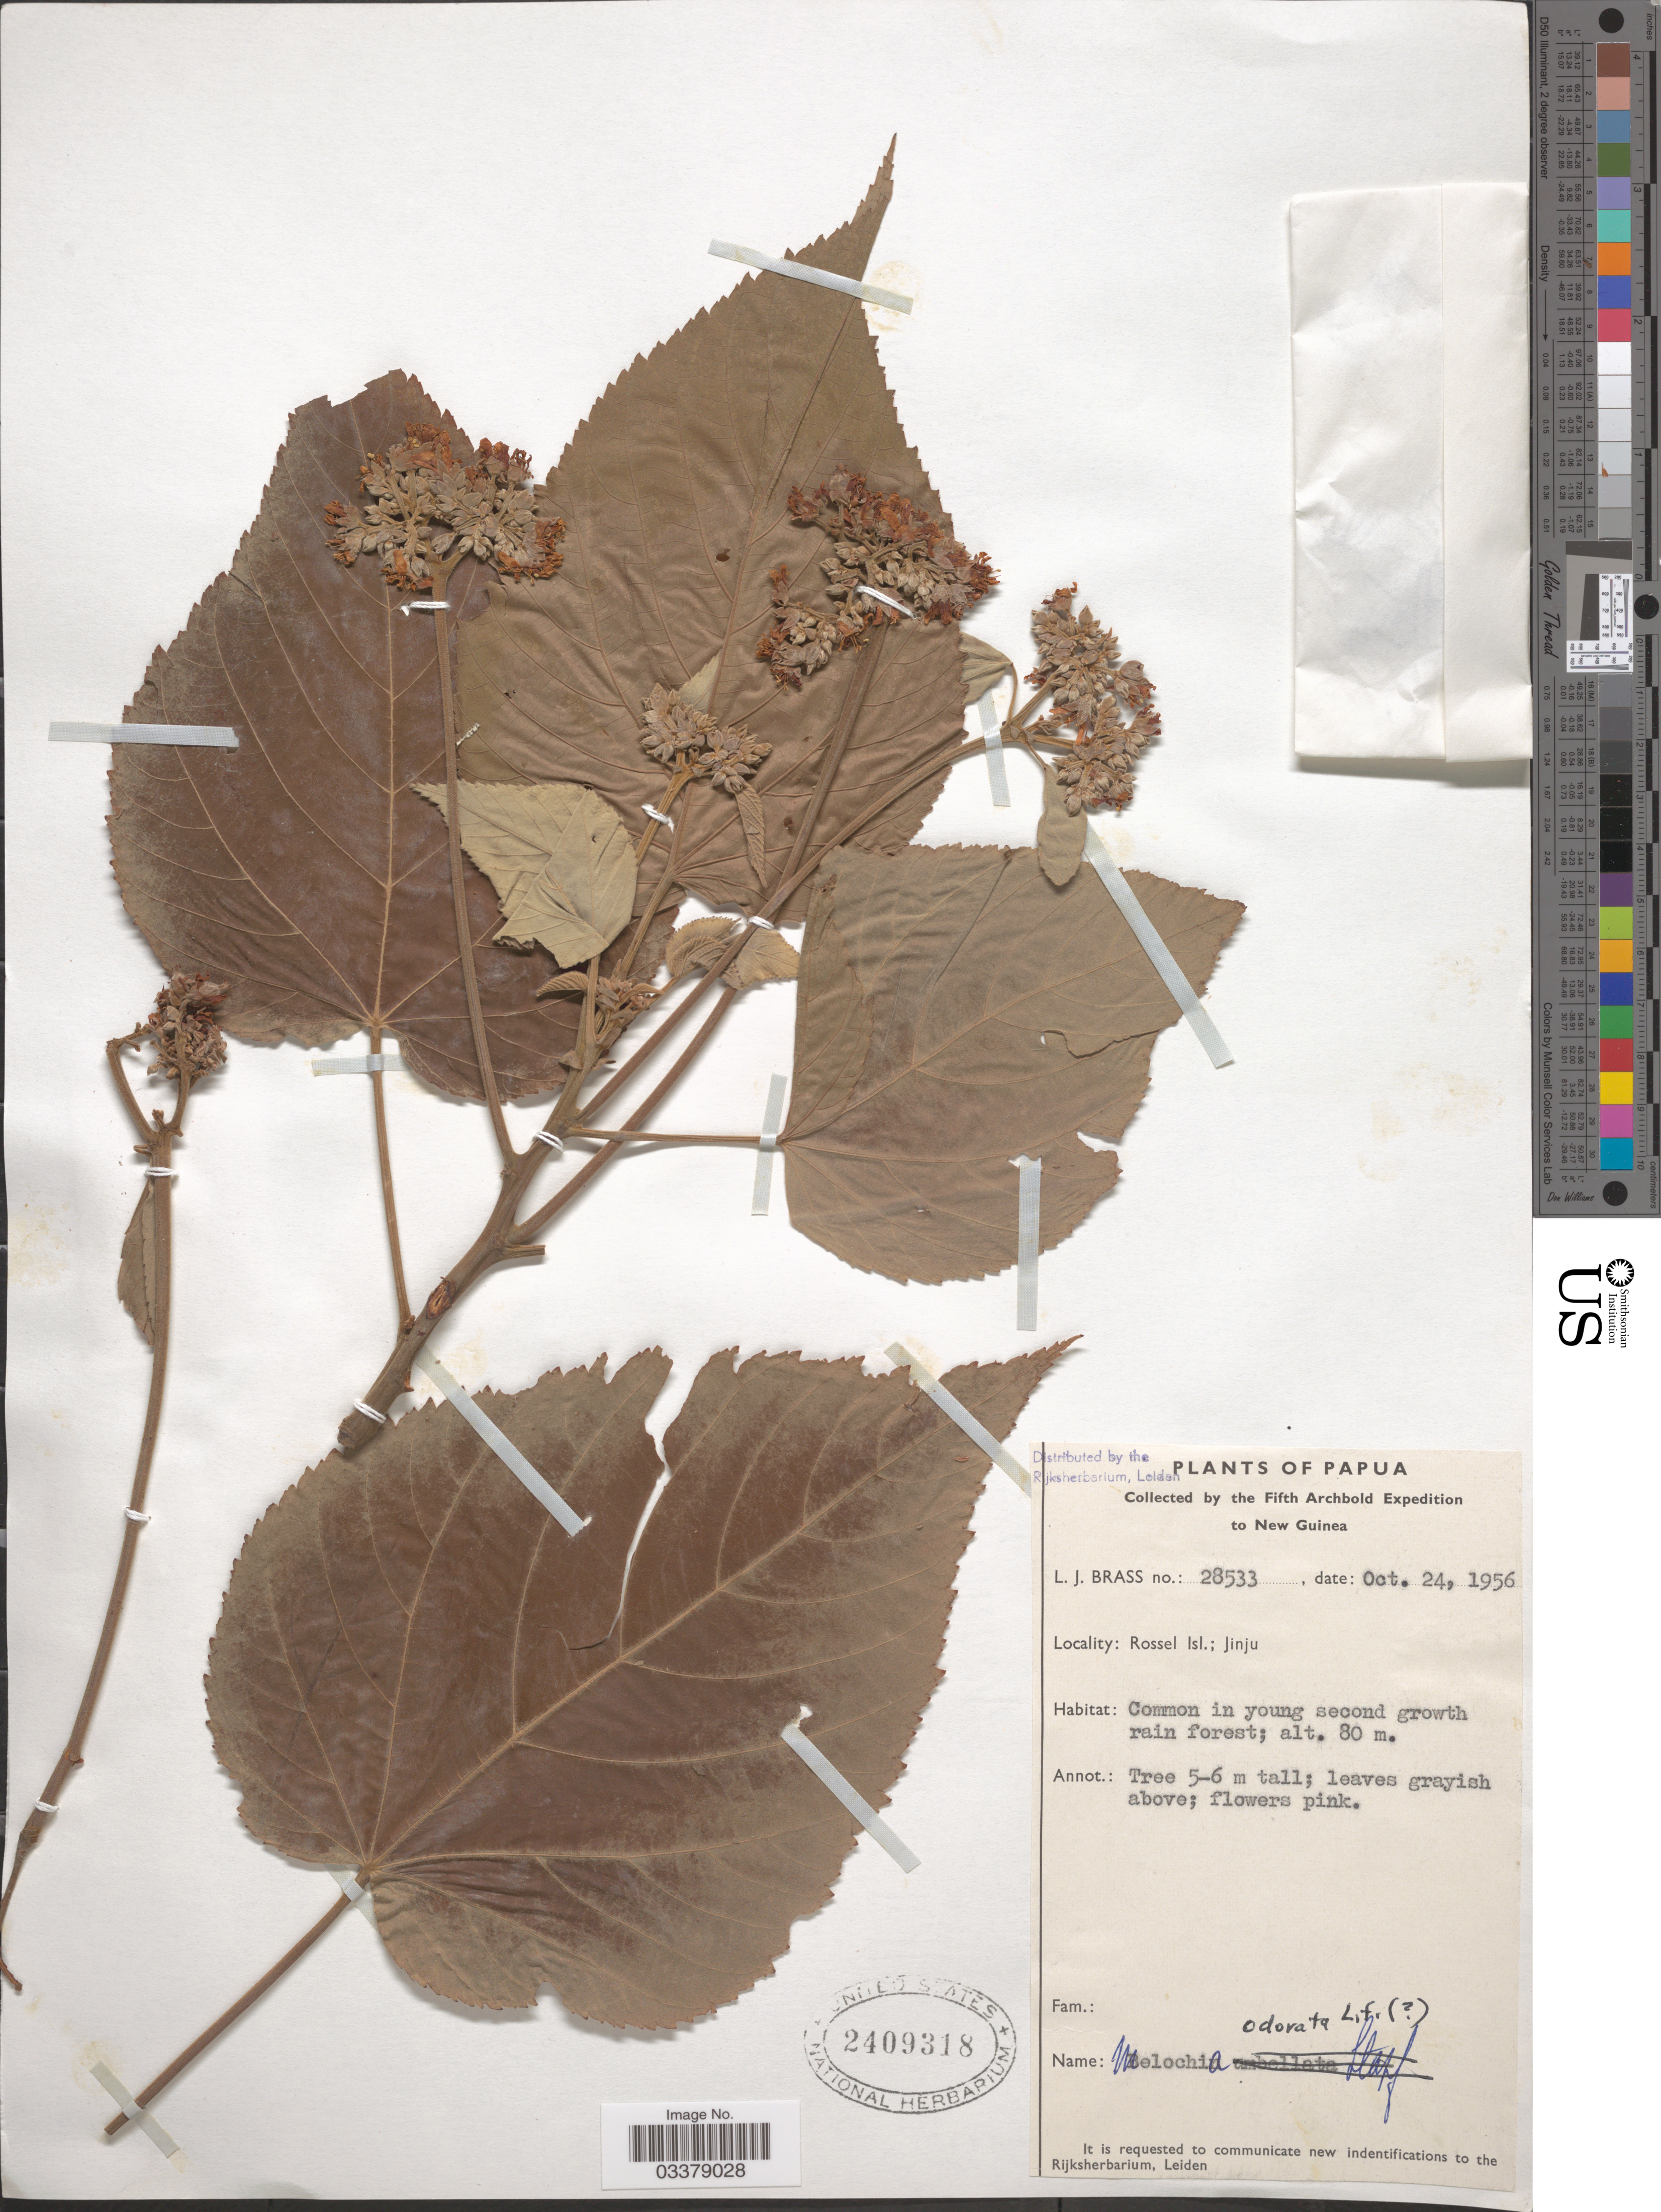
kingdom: Plantae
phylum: Tracheophyta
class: Magnoliopsida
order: Malvales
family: Malvaceae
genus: Melochia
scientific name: Melochia odorata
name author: L. f.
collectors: L. J. Brass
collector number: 28533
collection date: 1956-10-24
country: Papua New Guinea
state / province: Milne Bay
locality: Papua. New Guinea. Rossel Isl.; Jinju.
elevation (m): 80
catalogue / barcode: US 2409318